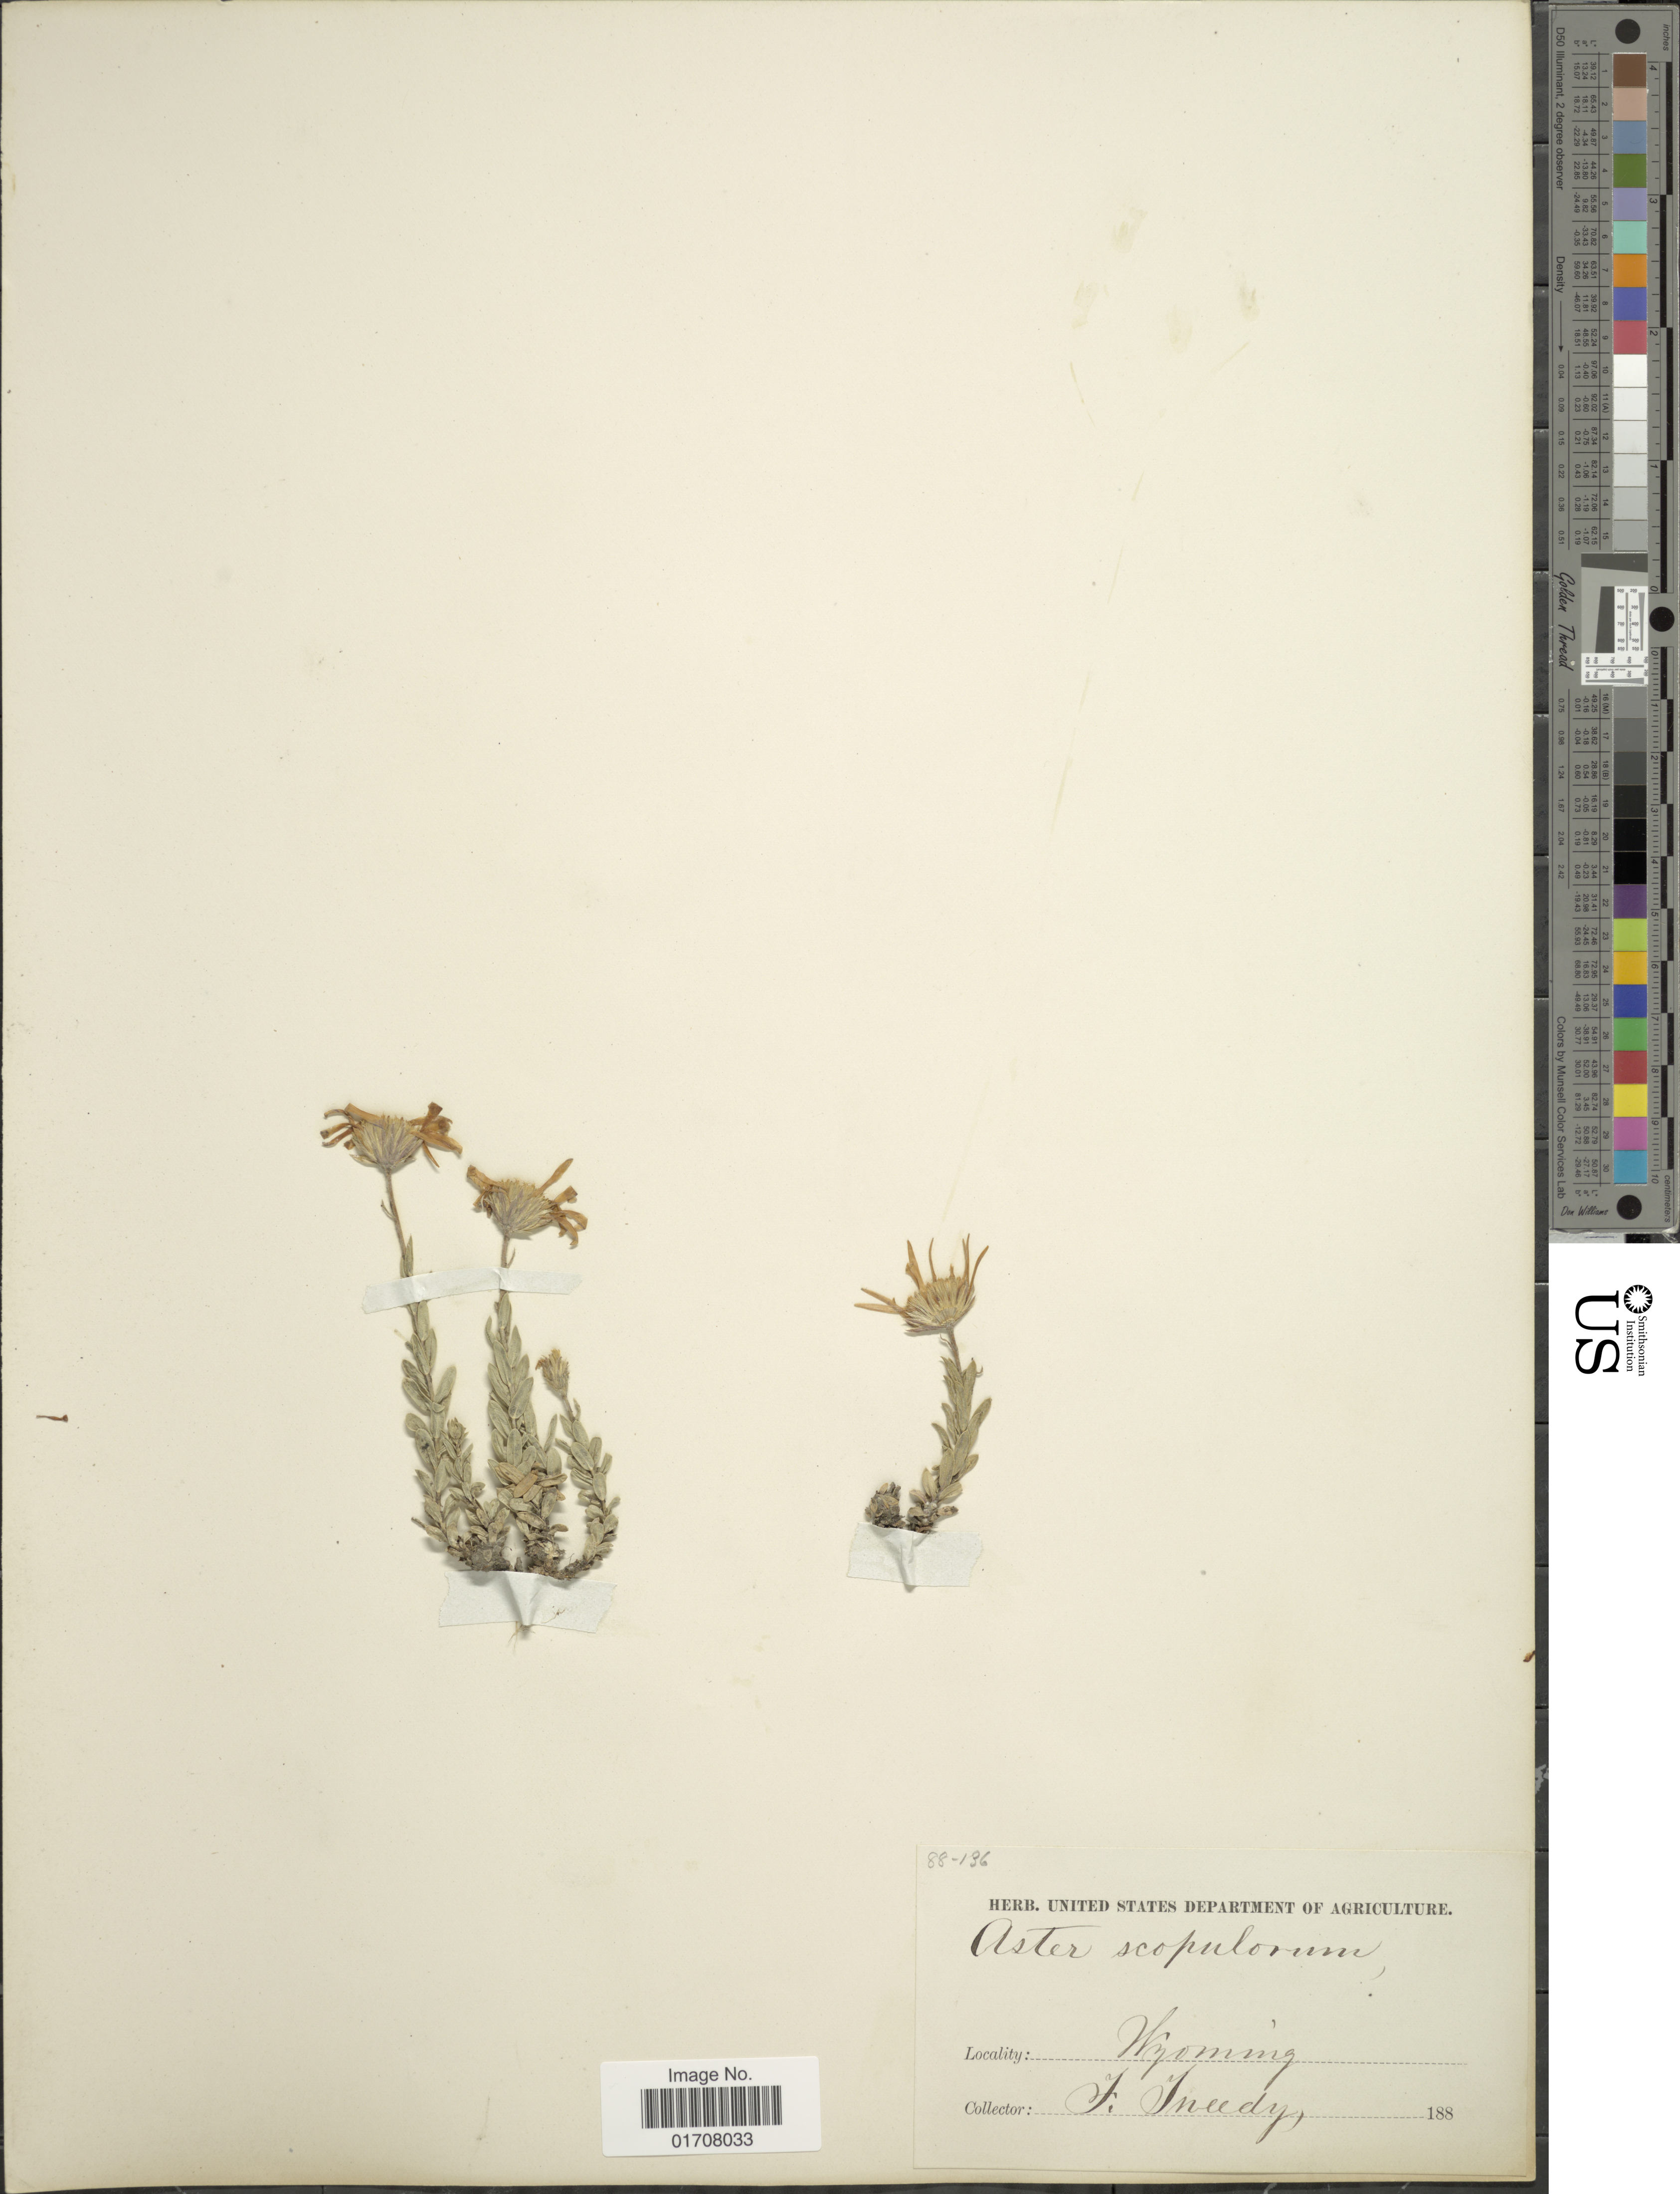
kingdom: Plantae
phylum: Tracheophyta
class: Magnoliopsida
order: Asterales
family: Asteraceae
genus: Ionactis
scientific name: Ionactis alpina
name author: (Nutt.) Greene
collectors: F. Tweedy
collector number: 88-136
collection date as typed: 188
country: United States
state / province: Wyoming